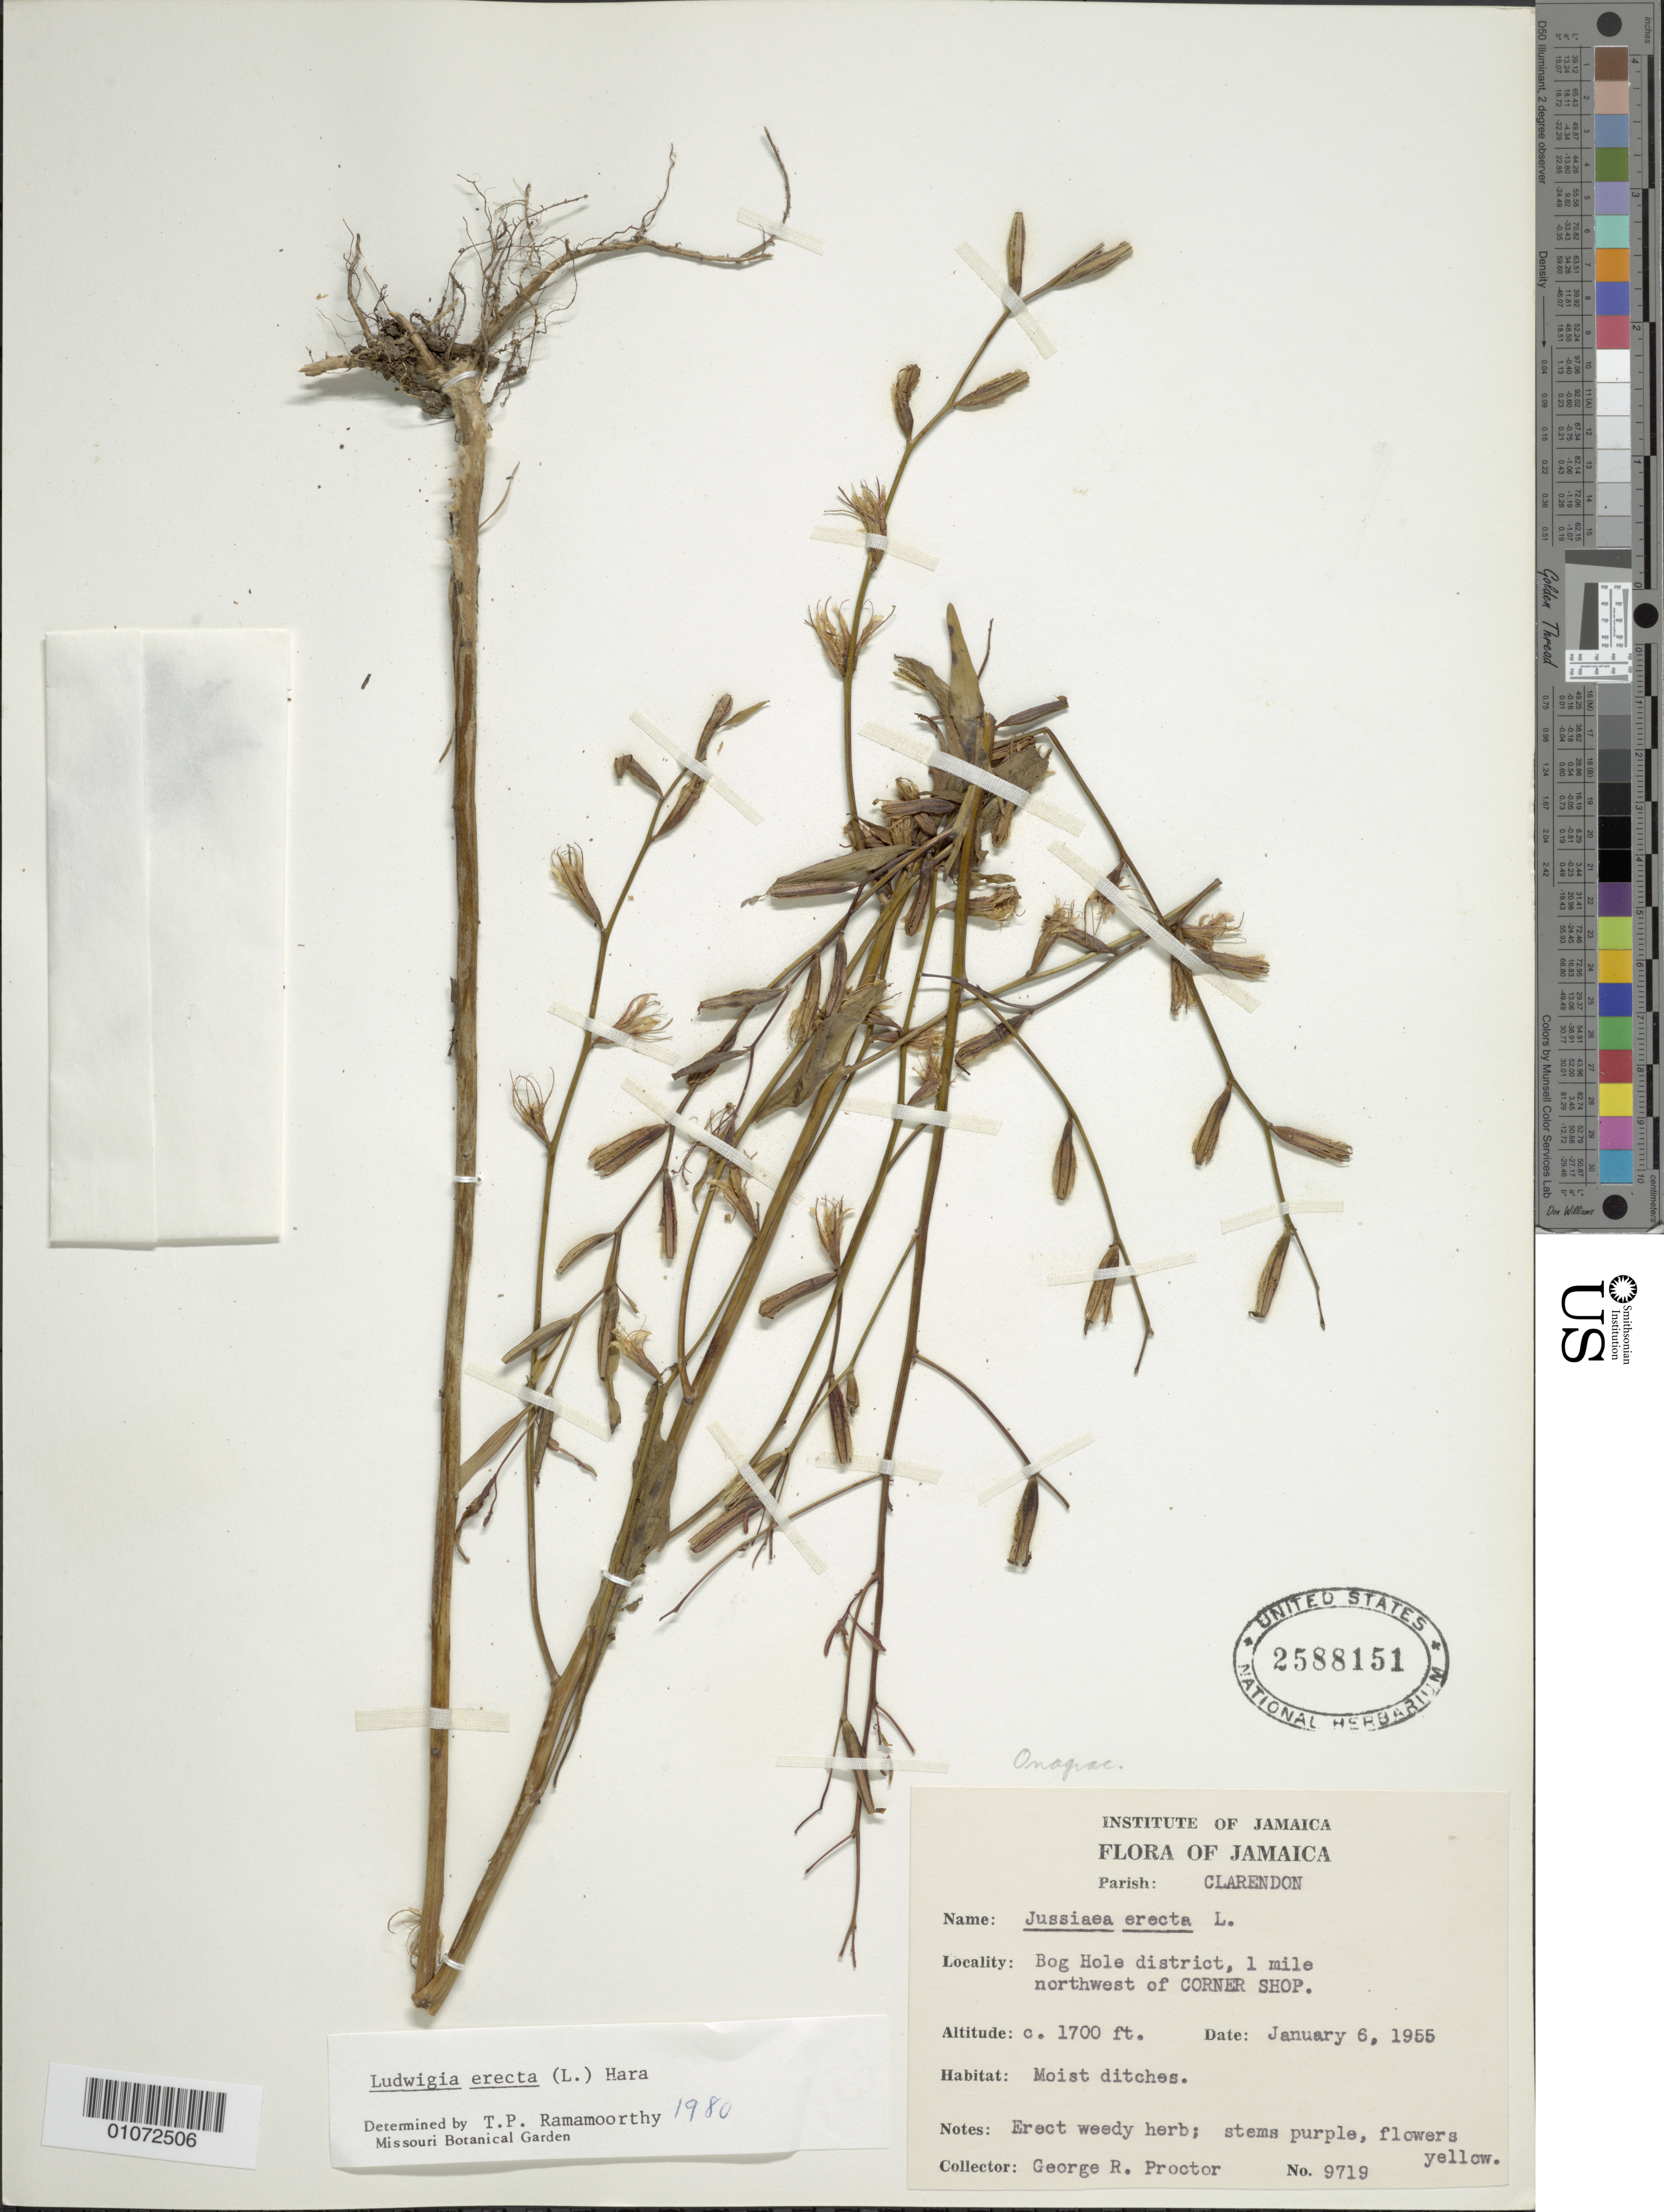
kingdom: Plantae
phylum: Tracheophyta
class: Magnoliopsida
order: Myrtales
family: Onagraceae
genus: Ludwigia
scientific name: Ludwigia erecta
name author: (L.) H. Hara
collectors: G. R. Proctor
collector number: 9719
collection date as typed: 06 Jan 1955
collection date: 1955-01-06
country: Jamaica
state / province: Clarendon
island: Jamaica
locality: Bog Hole district, 1 mile northwest of Corner Shop. Moist ditches.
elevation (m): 518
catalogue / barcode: US 2588151